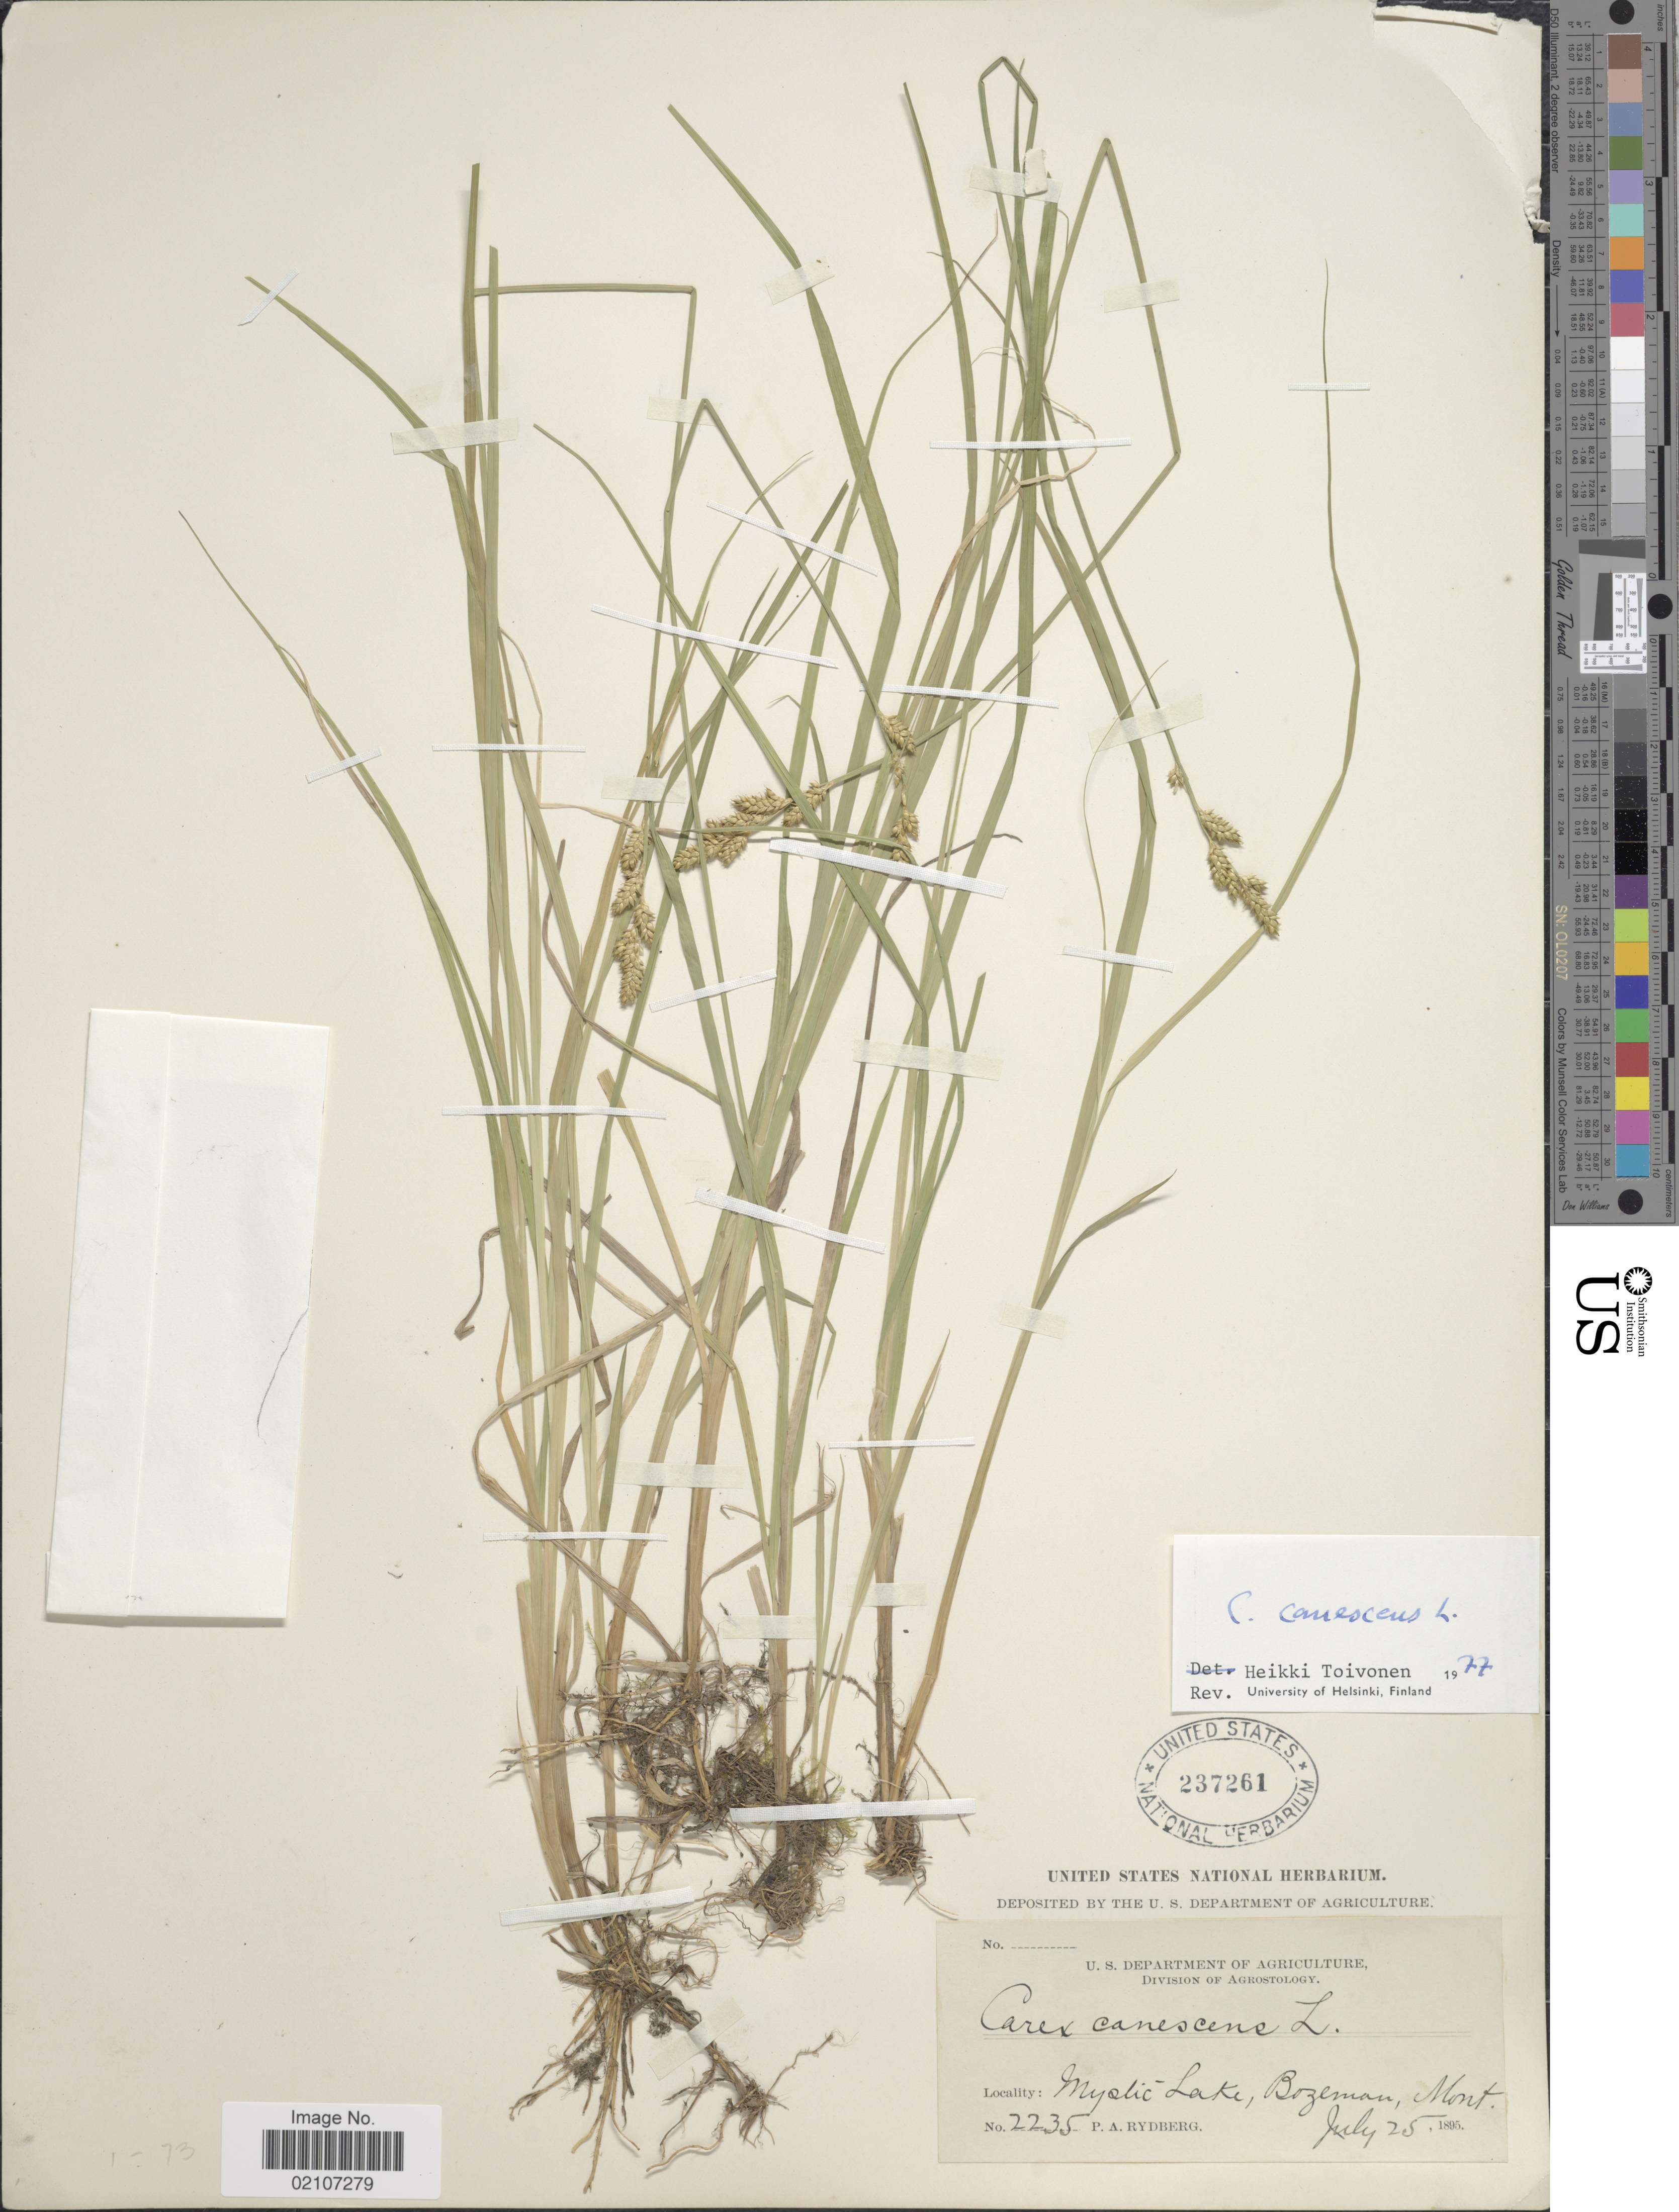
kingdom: Plantae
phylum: Tracheophyta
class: Liliopsida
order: Poales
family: Cyperaceae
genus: Carex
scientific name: Carex canescens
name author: L.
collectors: P. A. Rydberg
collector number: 2235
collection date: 1895-07-25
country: United States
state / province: Montana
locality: Mystic Lake, Bozeman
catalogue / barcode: US 237261